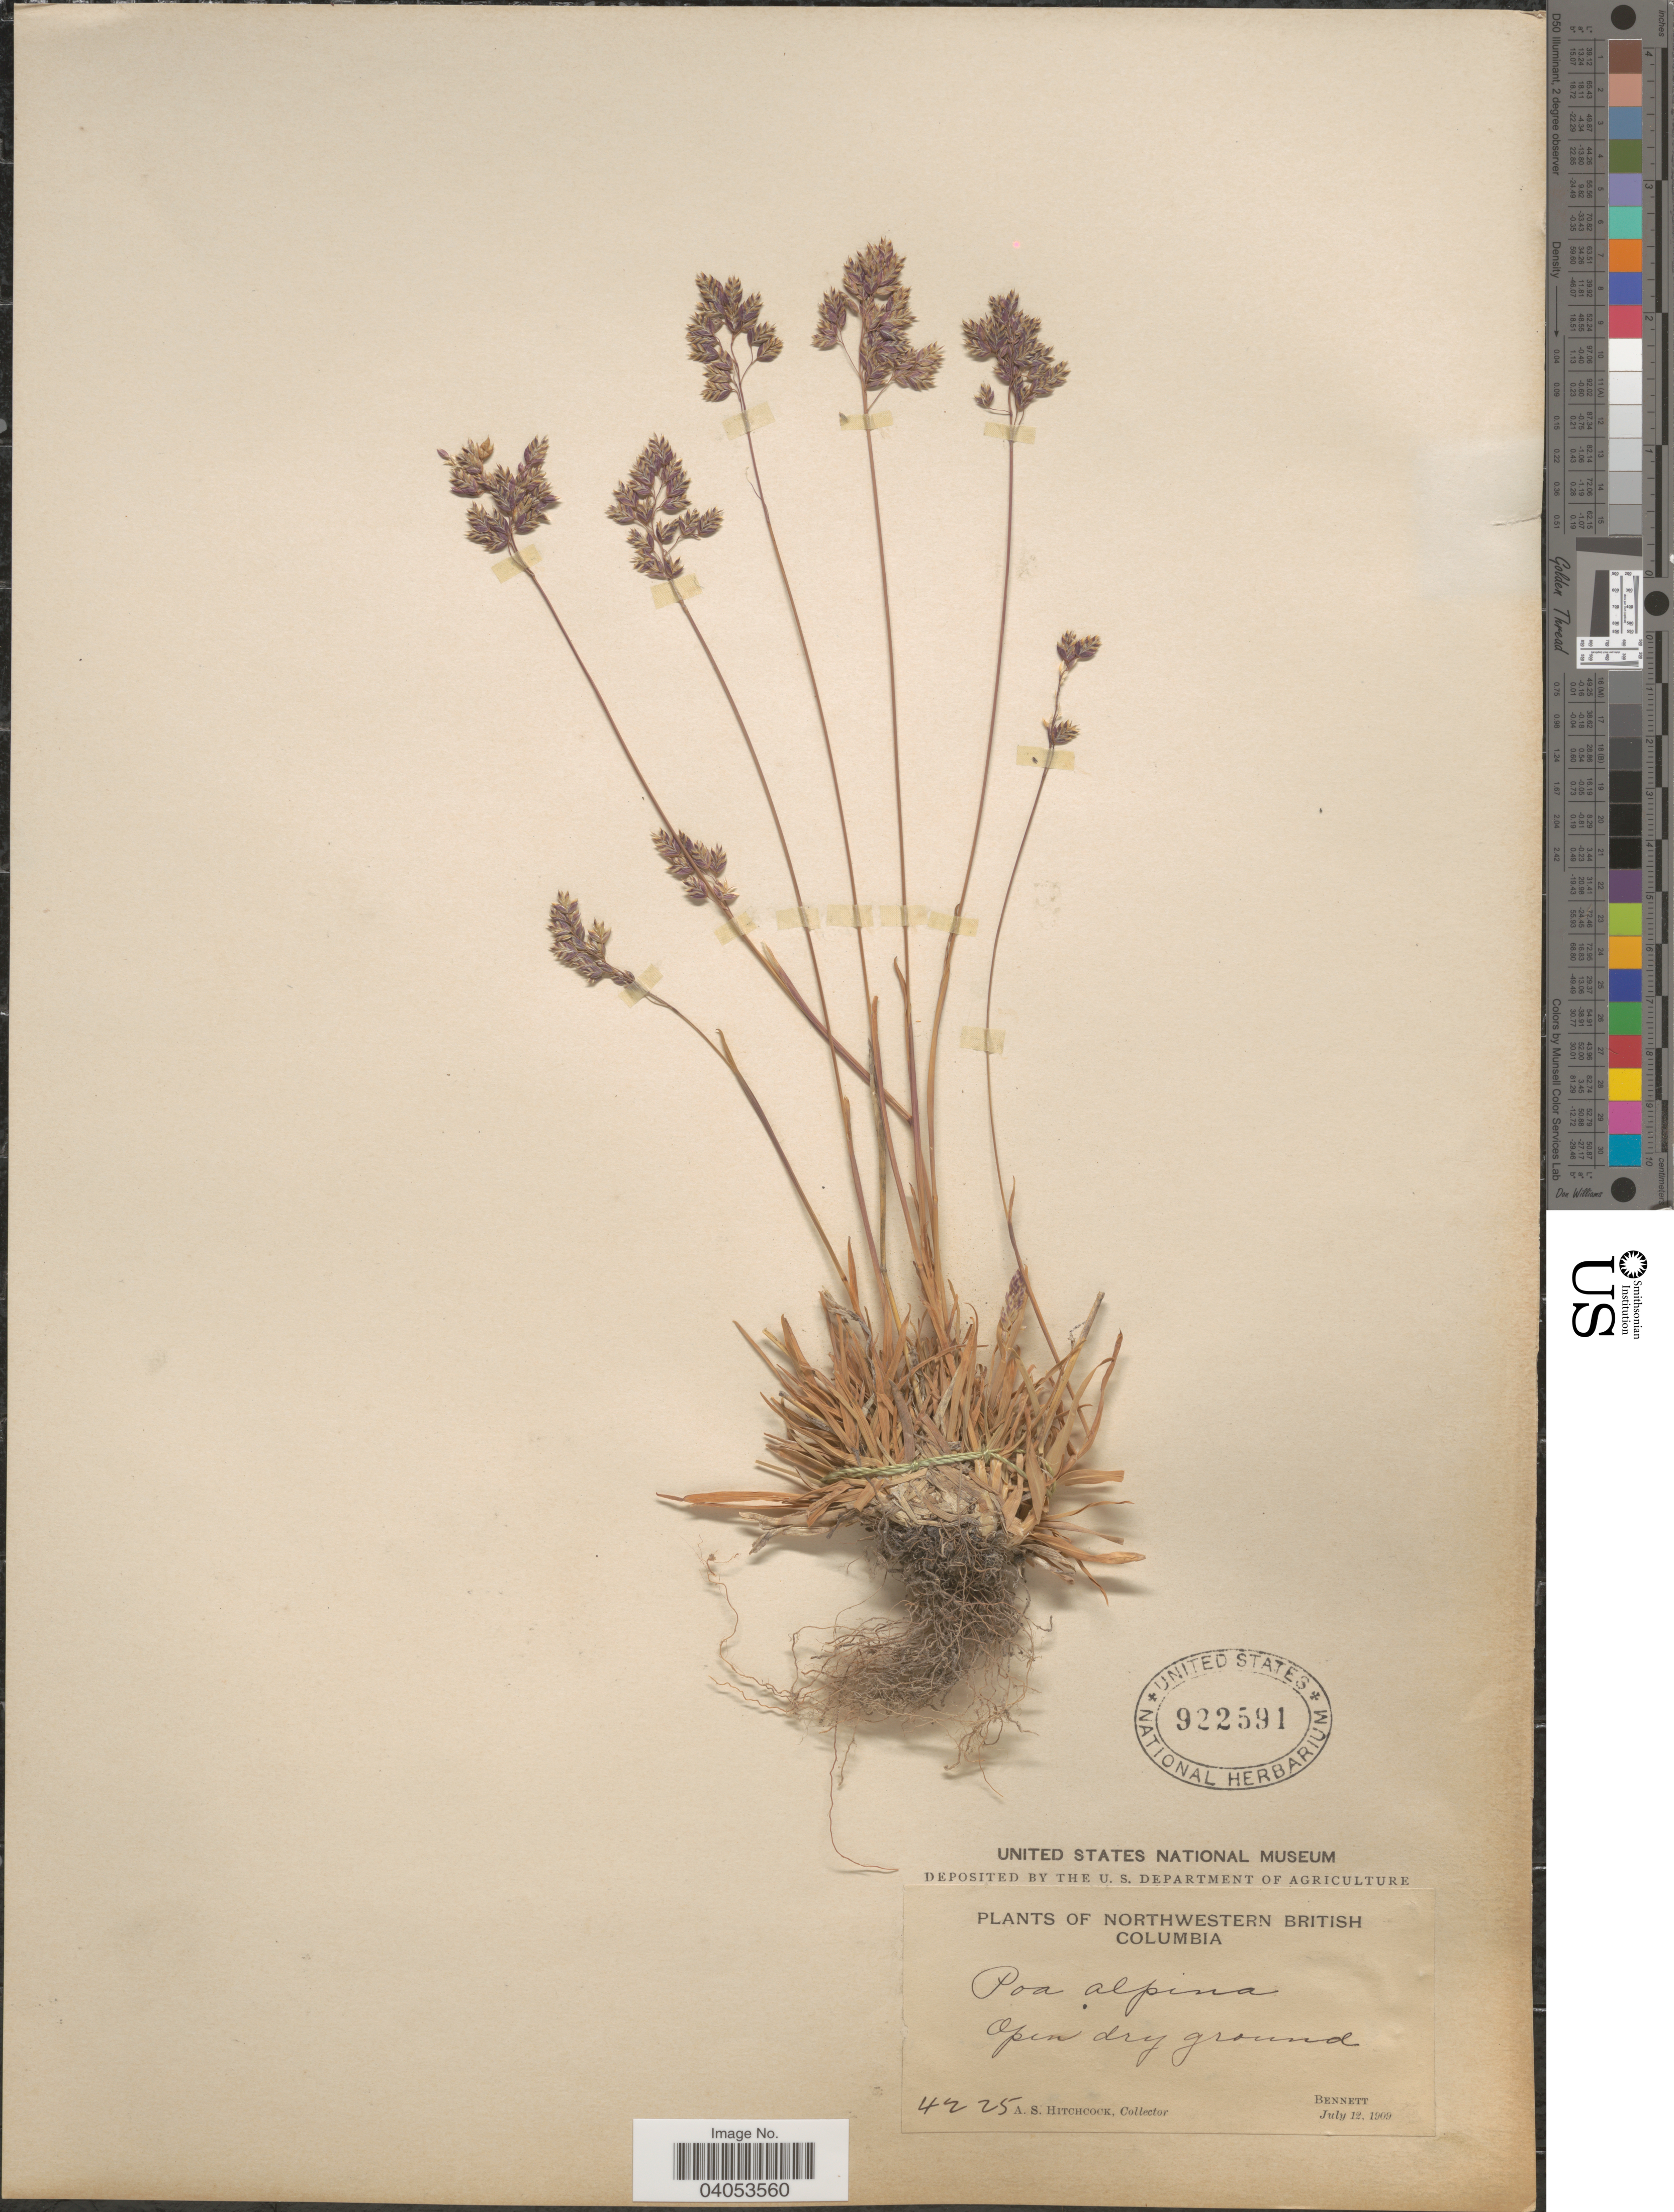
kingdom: Plantae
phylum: Tracheophyta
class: Liliopsida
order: Poales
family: Poaceae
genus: Poa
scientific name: Poa alpina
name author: L.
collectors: A. S. Hitchcock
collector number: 4225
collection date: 1909-07-12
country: Canada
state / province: British Columbia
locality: Northwestern British Columbia. Bennett.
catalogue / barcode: US 922591